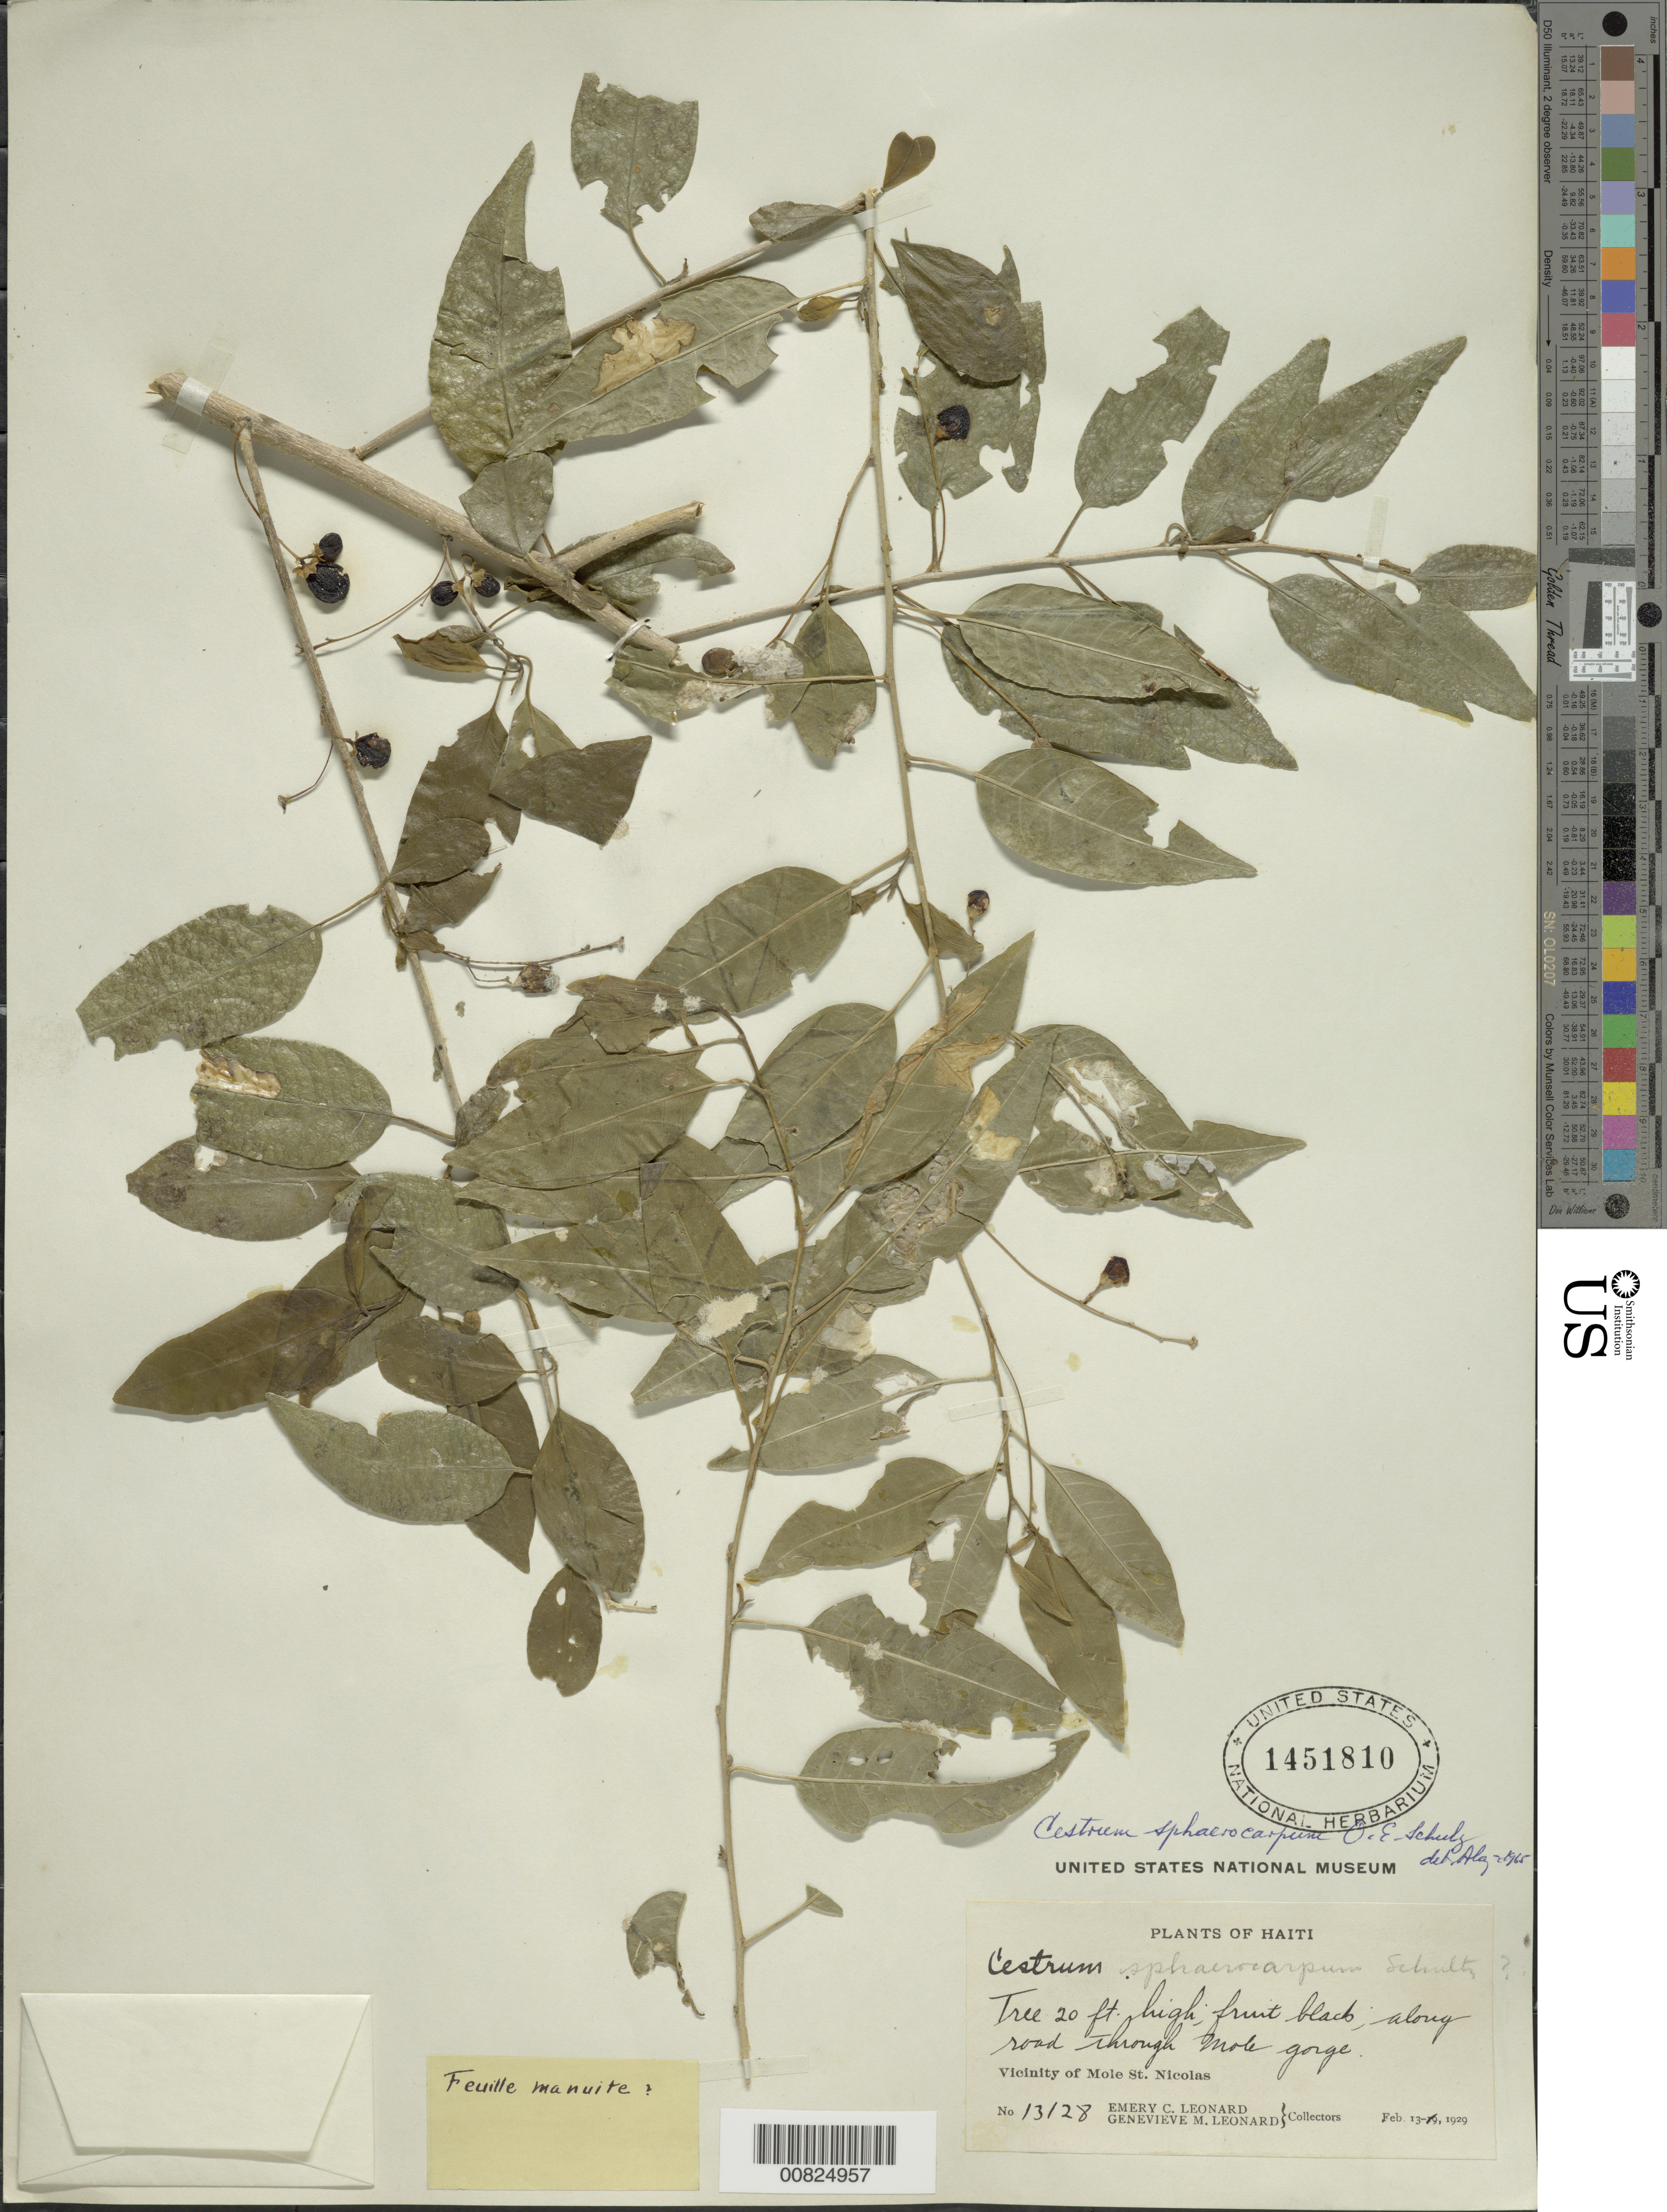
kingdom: Plantae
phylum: Tracheophyta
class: Magnoliopsida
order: Solanales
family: Solanaceae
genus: Cestrum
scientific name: Cestrum sphaerocarpum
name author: O.E. Schulz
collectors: E. C. Leonard & G. M. Leonard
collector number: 13128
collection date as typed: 13 Feb 1929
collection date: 1929-02-13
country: Haiti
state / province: Nord-Ouest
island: Hispaniola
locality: Vicinity of Mole St. Nicolas, through Mole Gorge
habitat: Along road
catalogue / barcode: US 1451810